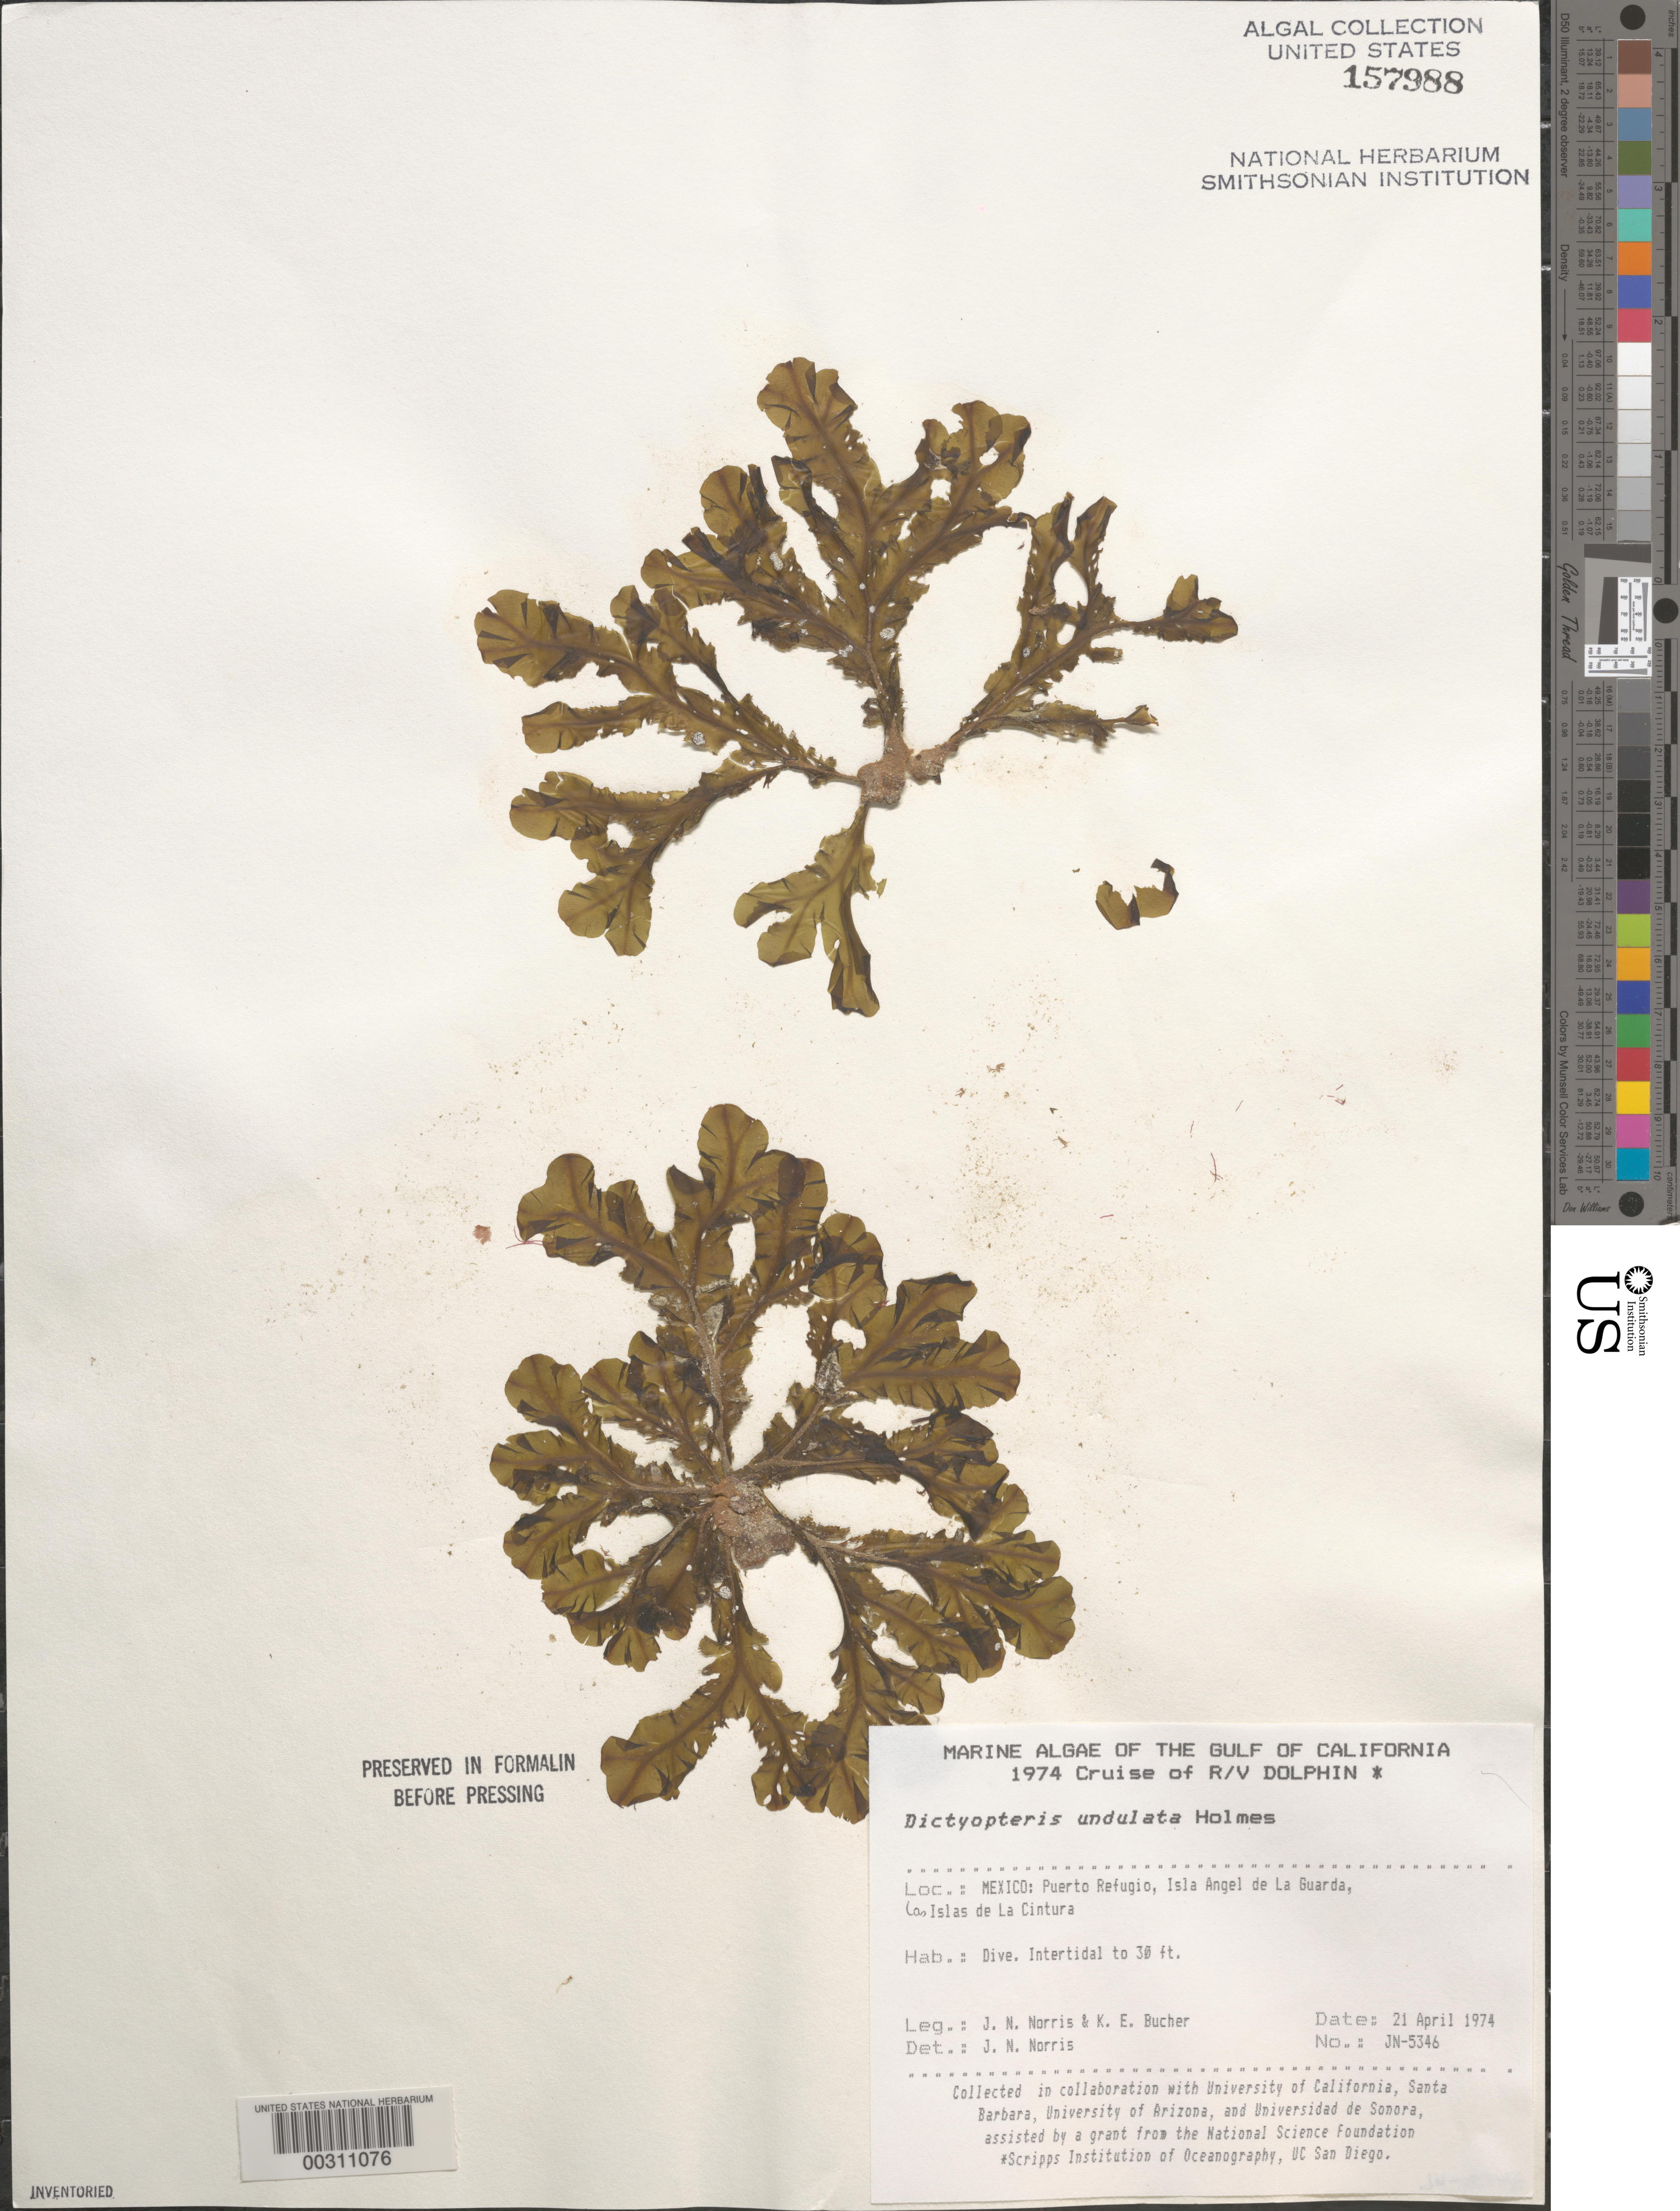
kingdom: Chromista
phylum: Ochrophyta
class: Phaeophyceae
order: Dictyotales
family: Dictyotaceae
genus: Dictyopteris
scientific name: Dictyopteris undulata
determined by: Norris, James N.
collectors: J. N. Norris & K. E. Bucher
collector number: JN-5346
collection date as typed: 21 Apr 1974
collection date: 1974-04-21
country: Mexico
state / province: Baja California Norte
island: Isla Angel de la Guarda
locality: Puerto Refugio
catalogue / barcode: US 157988